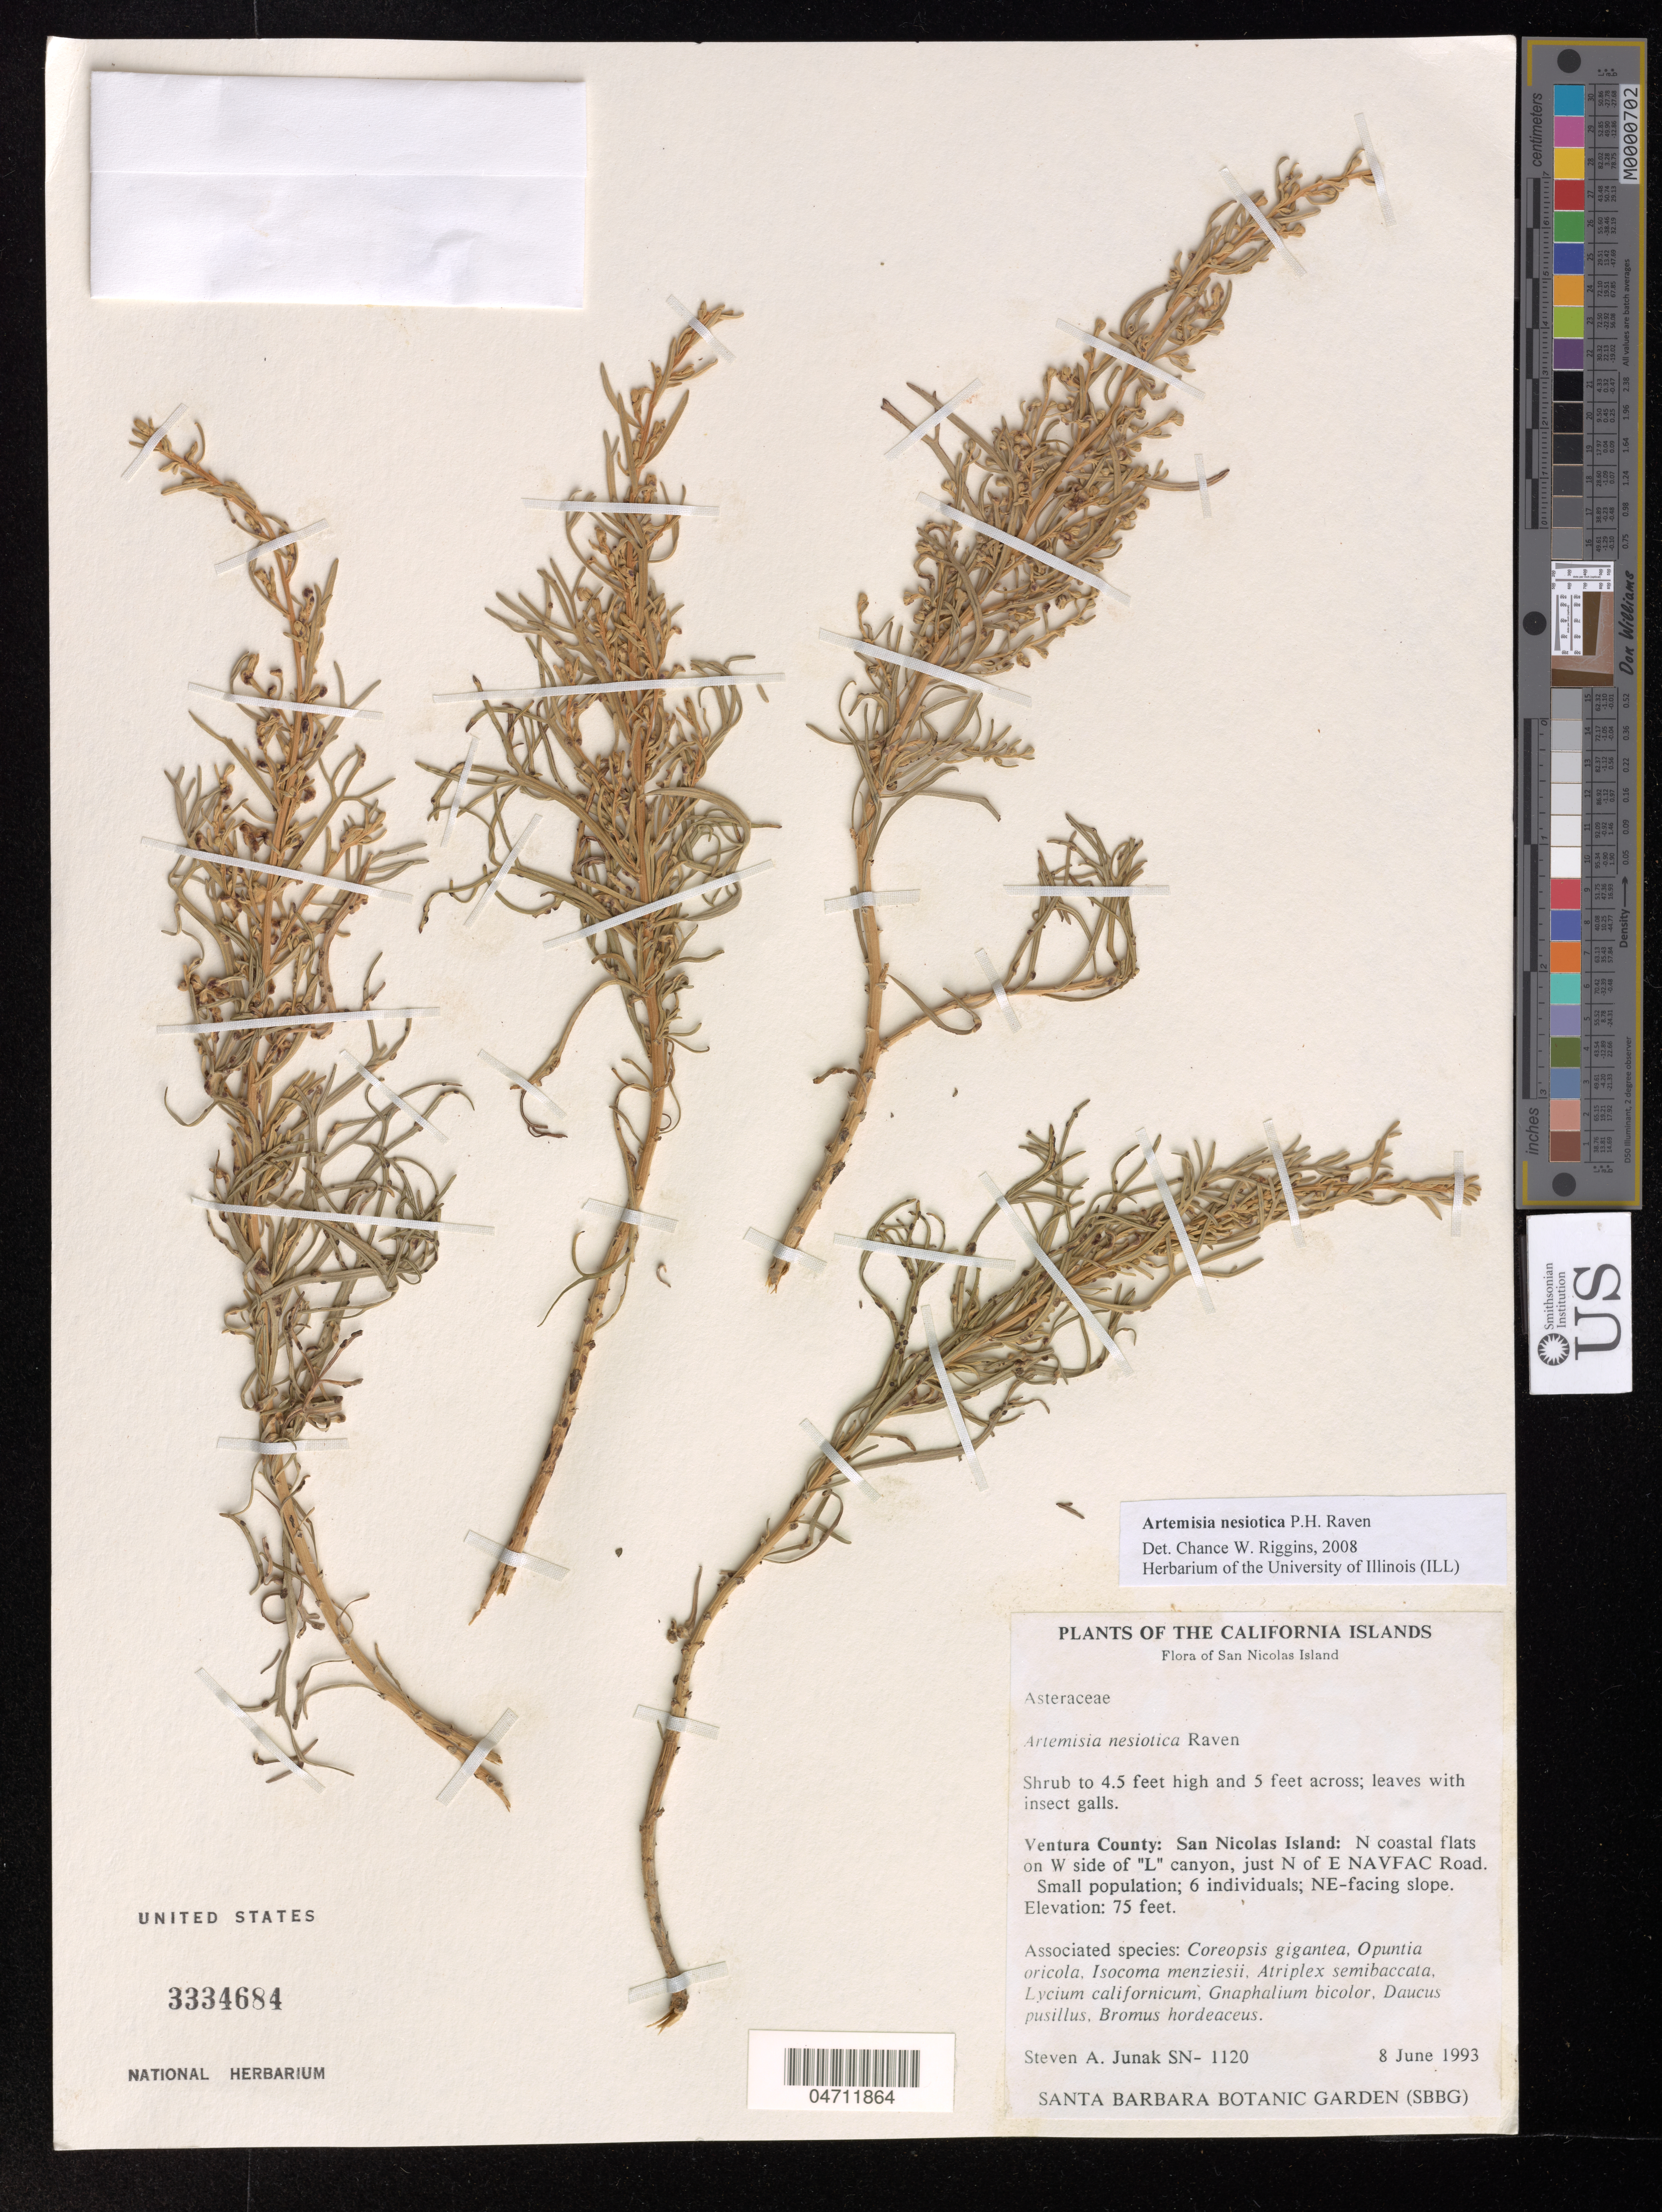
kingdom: Plantae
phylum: Tracheophyta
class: Magnoliopsida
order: Asterales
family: Asteraceae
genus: Artemisia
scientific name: Artemisia nesiotica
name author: P.H. Raven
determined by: Riggins, Chance W.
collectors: S. Junak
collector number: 1120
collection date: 1993-06-08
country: United States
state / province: California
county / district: Ventura Co.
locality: California Islands. N coastal flats on W side of "L" canyon, just N of E NAVFAC Road.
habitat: NE facing slopes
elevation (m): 23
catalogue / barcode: US 3334684